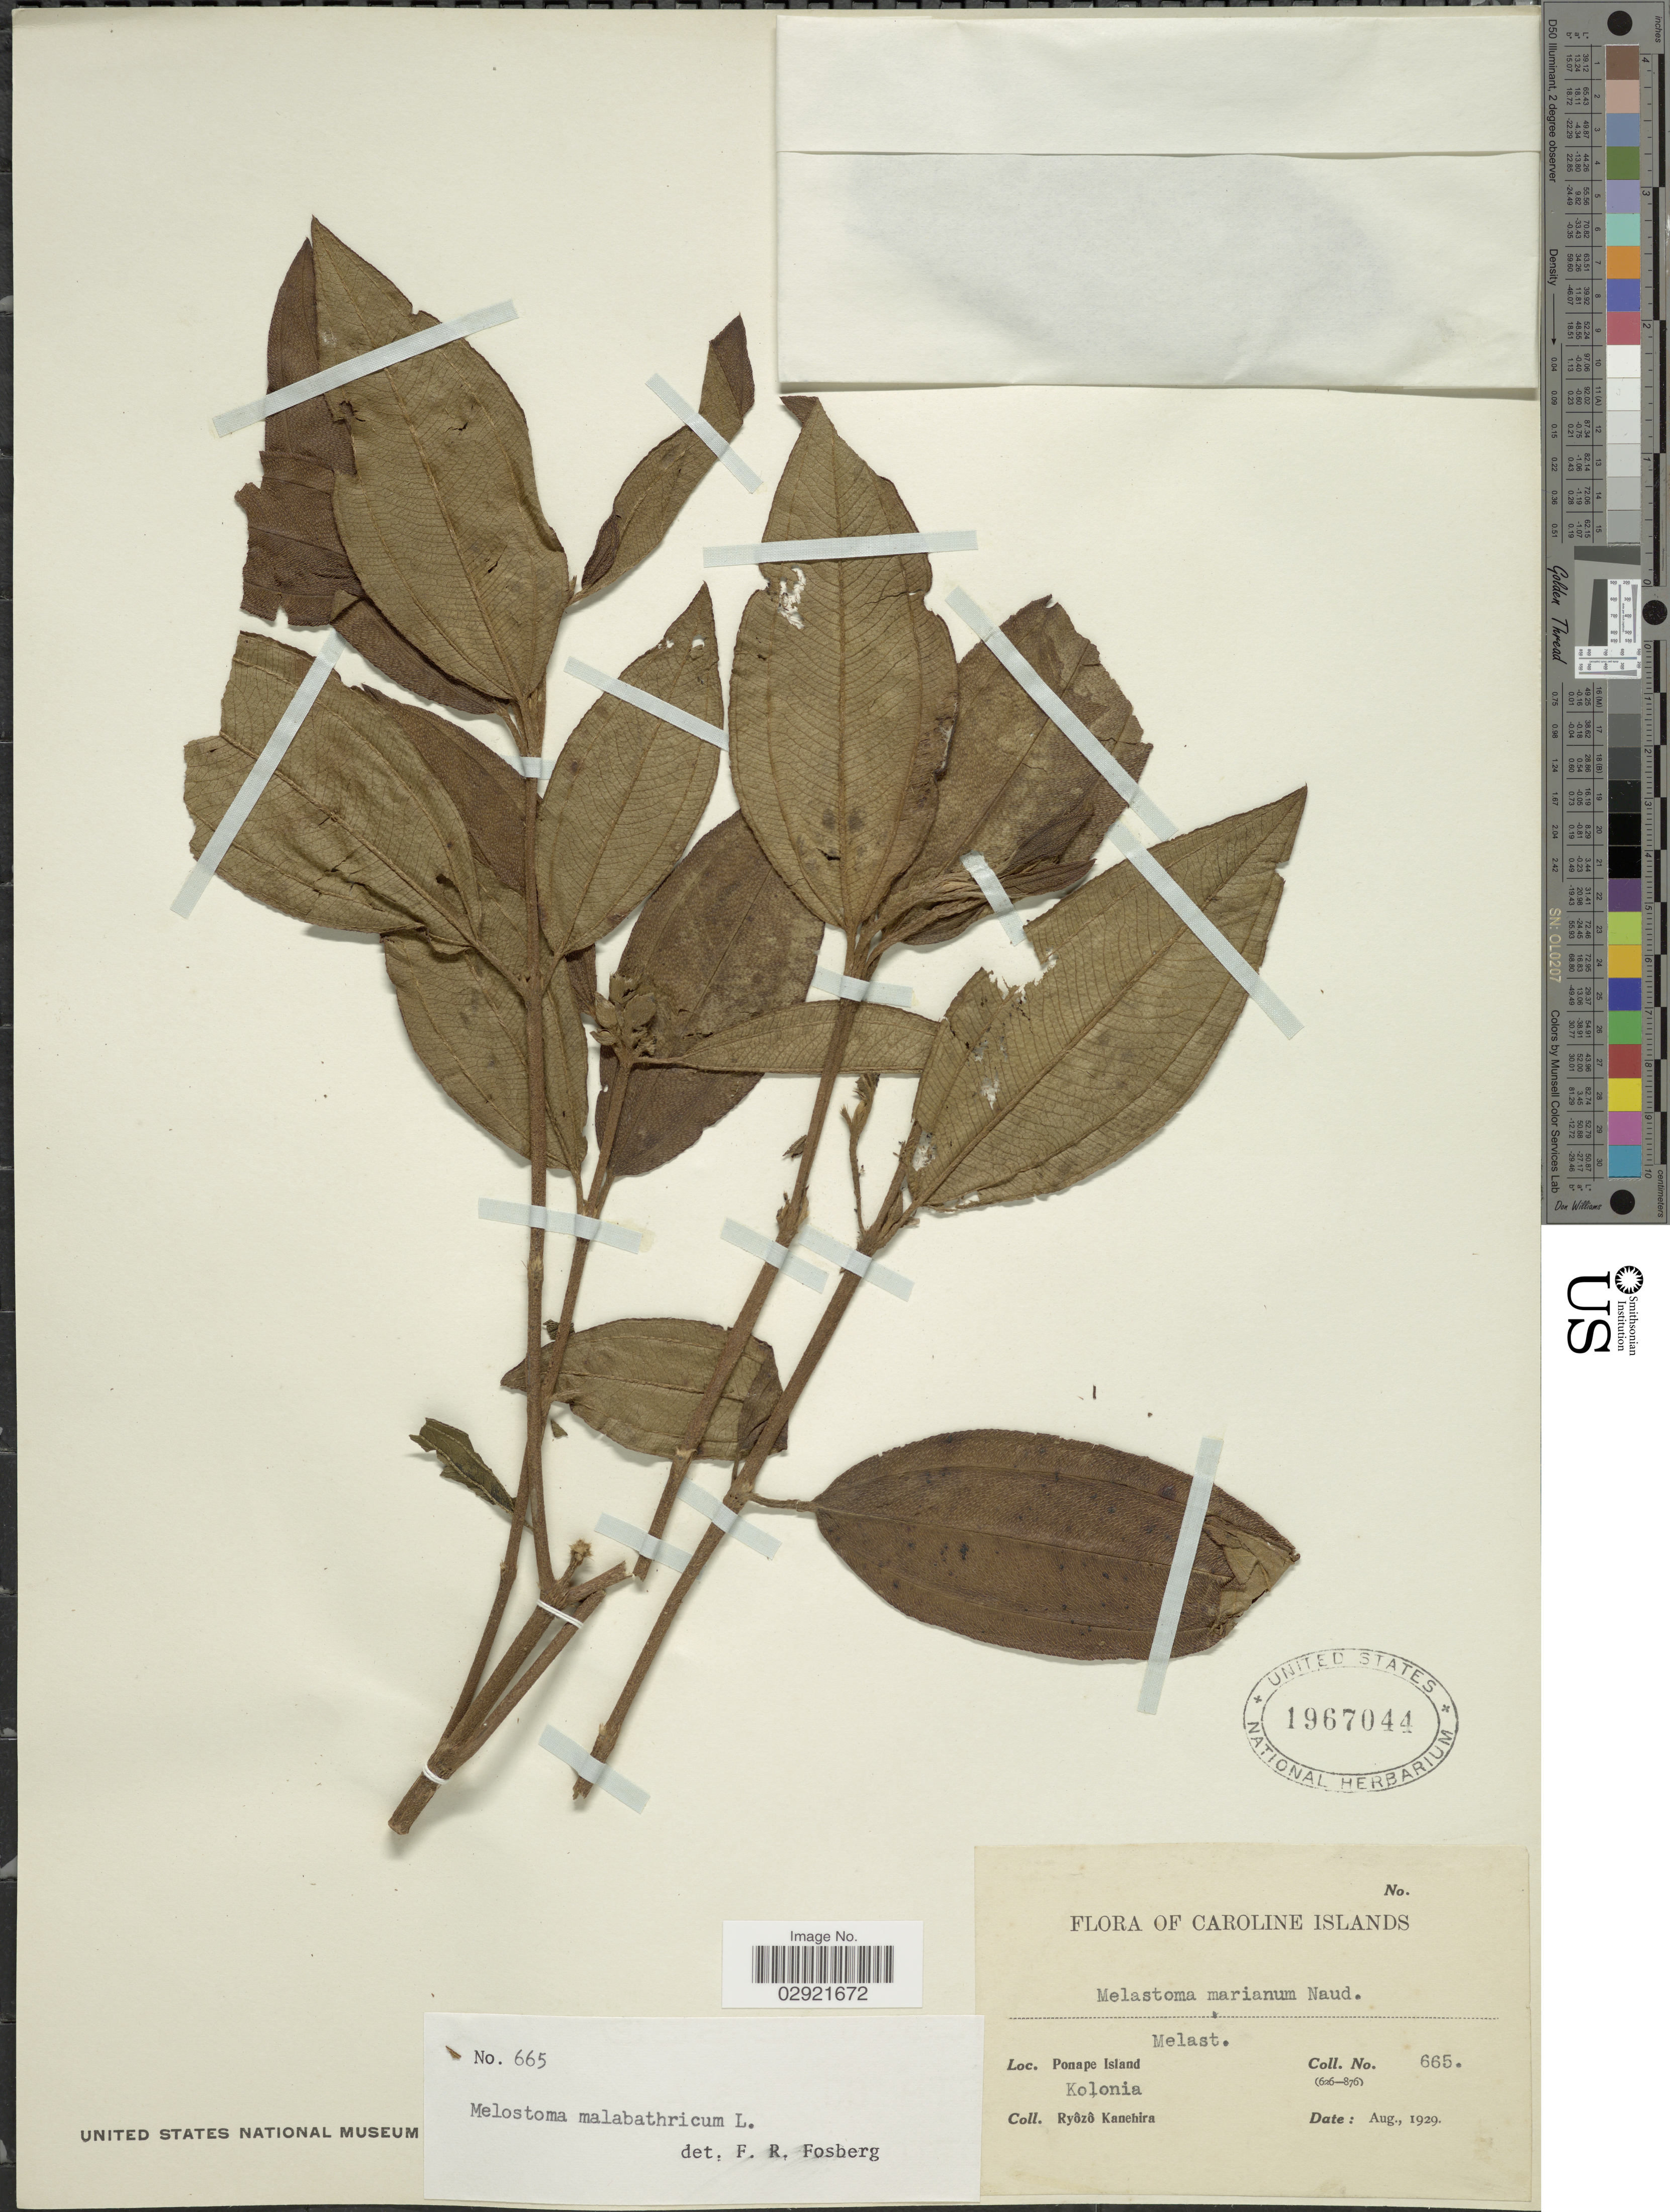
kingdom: Plantae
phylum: Tracheophyta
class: Magnoliopsida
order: Myrtales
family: Melastomataceae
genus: Melastoma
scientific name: Melastoma malabathricum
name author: L.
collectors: R. Kanehira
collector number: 665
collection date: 1929-08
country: Micronesia, Federated States of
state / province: Pohnpei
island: Pohnpei [Ponape]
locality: Caroline Islands. Ponape Island. Kolonia.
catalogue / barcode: US 1967044